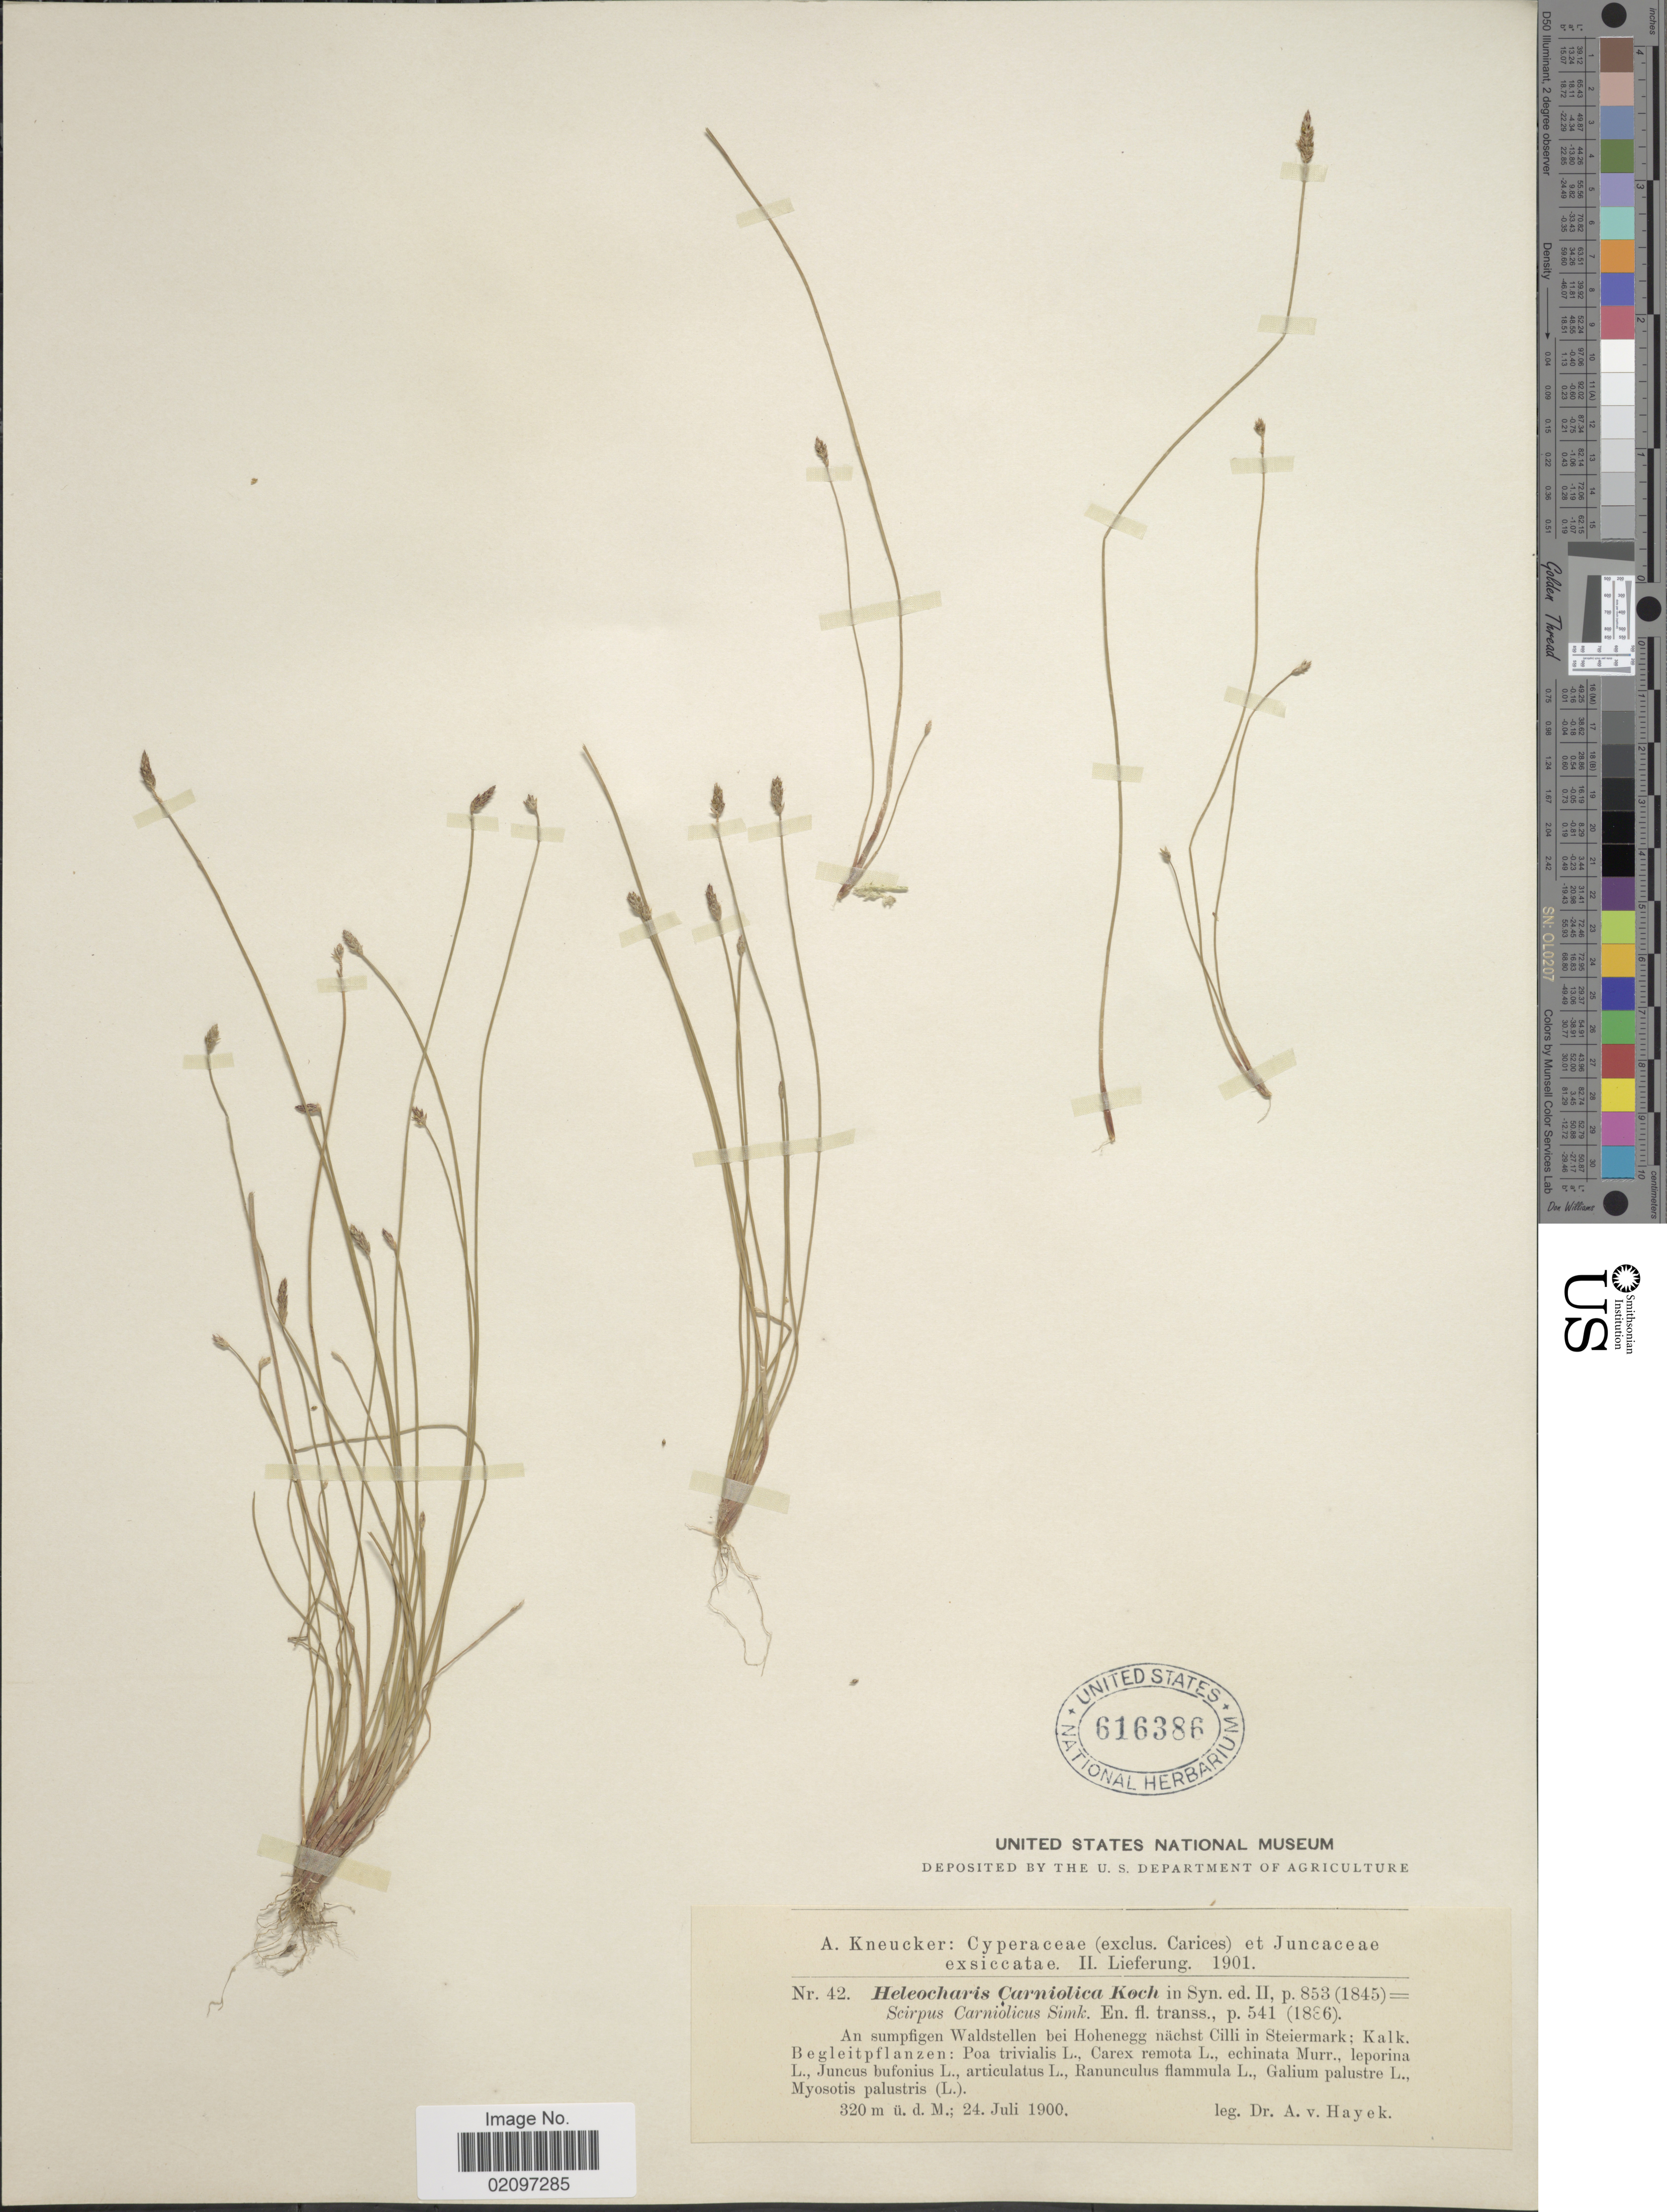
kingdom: Plantae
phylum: Tracheophyta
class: Liliopsida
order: Poales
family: Cyperaceae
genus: Eleocharis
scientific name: Eleocharis carniolica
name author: W.D.J. Koch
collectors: A. A. von Hayek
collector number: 42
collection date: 1900-07-24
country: Austria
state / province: Steiermark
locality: Ad sumpfigen Waldstellen bei Hohenegg nachst Cilli, in Steiermark.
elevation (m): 320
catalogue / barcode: US 616386